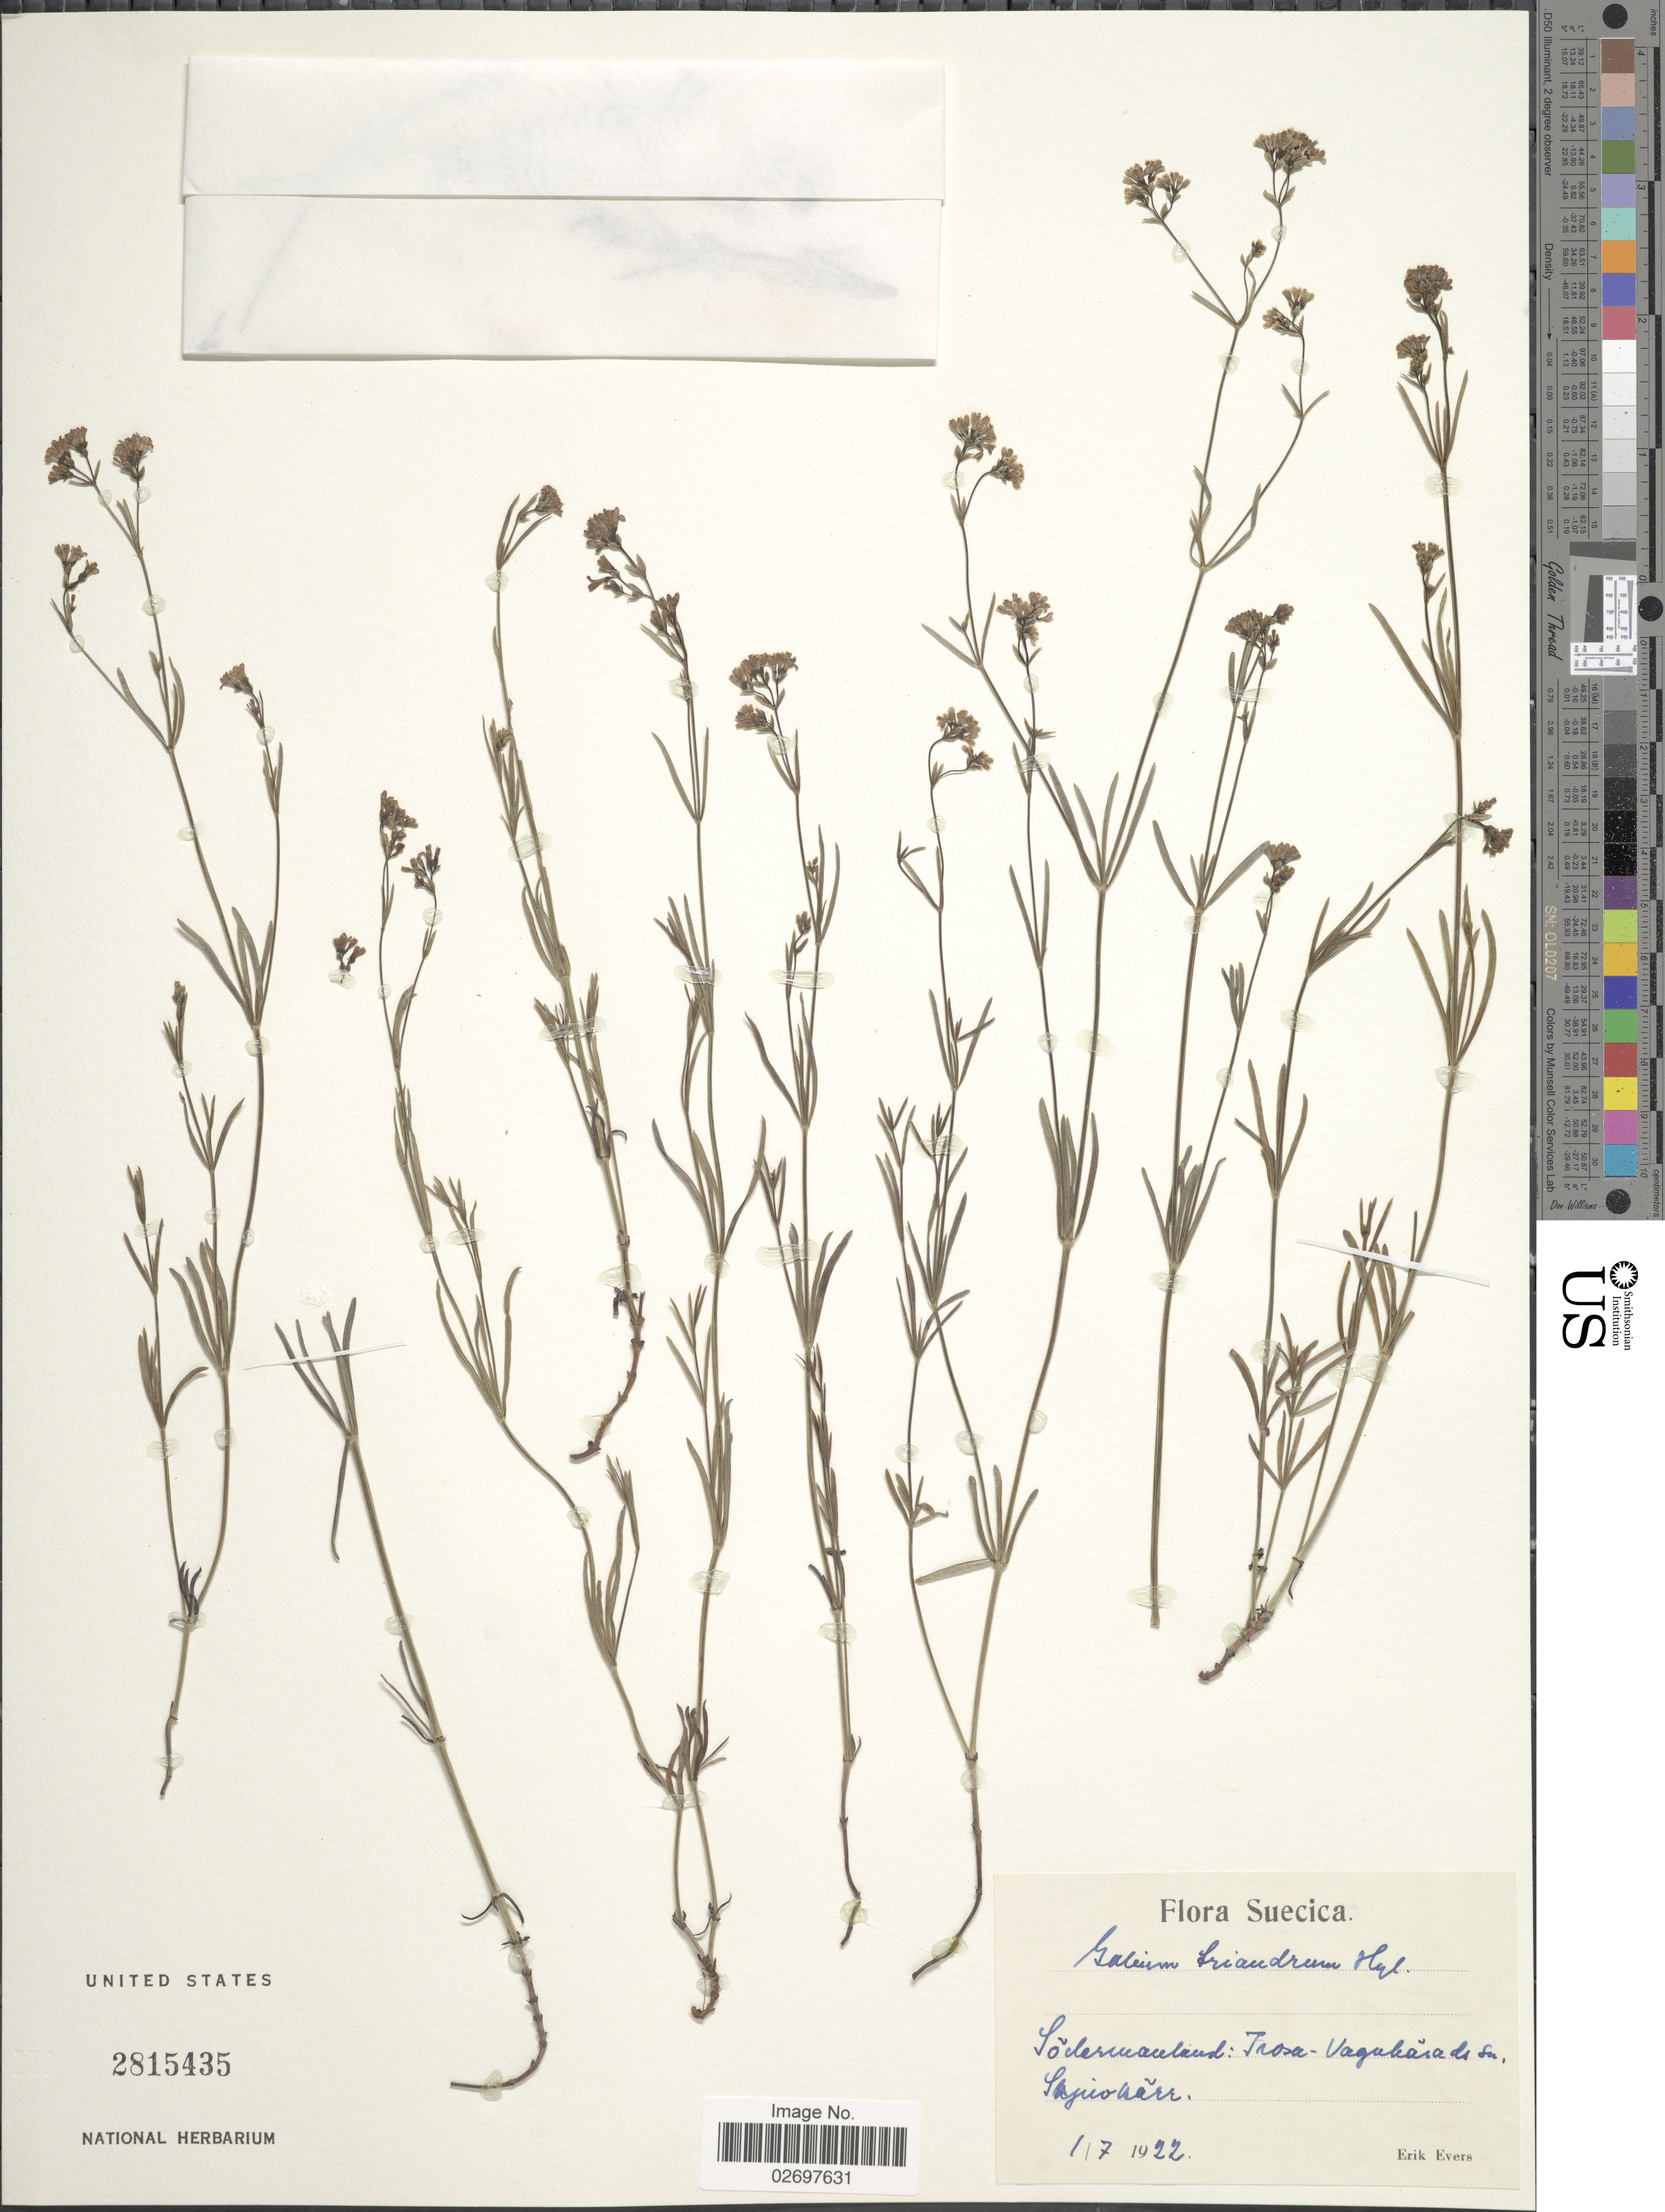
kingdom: Plantae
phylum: Tracheophyta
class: Magnoliopsida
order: Gentianales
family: Rubiaceae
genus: Galium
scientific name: Galium triandrum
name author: Hyl.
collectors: E. Evers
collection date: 1922-07-01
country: Sweden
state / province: Sodermanland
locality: Suecica. Södermanland: Trosa-Vagukarads su, Skjuionarr [interpreted]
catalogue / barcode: US 2815435